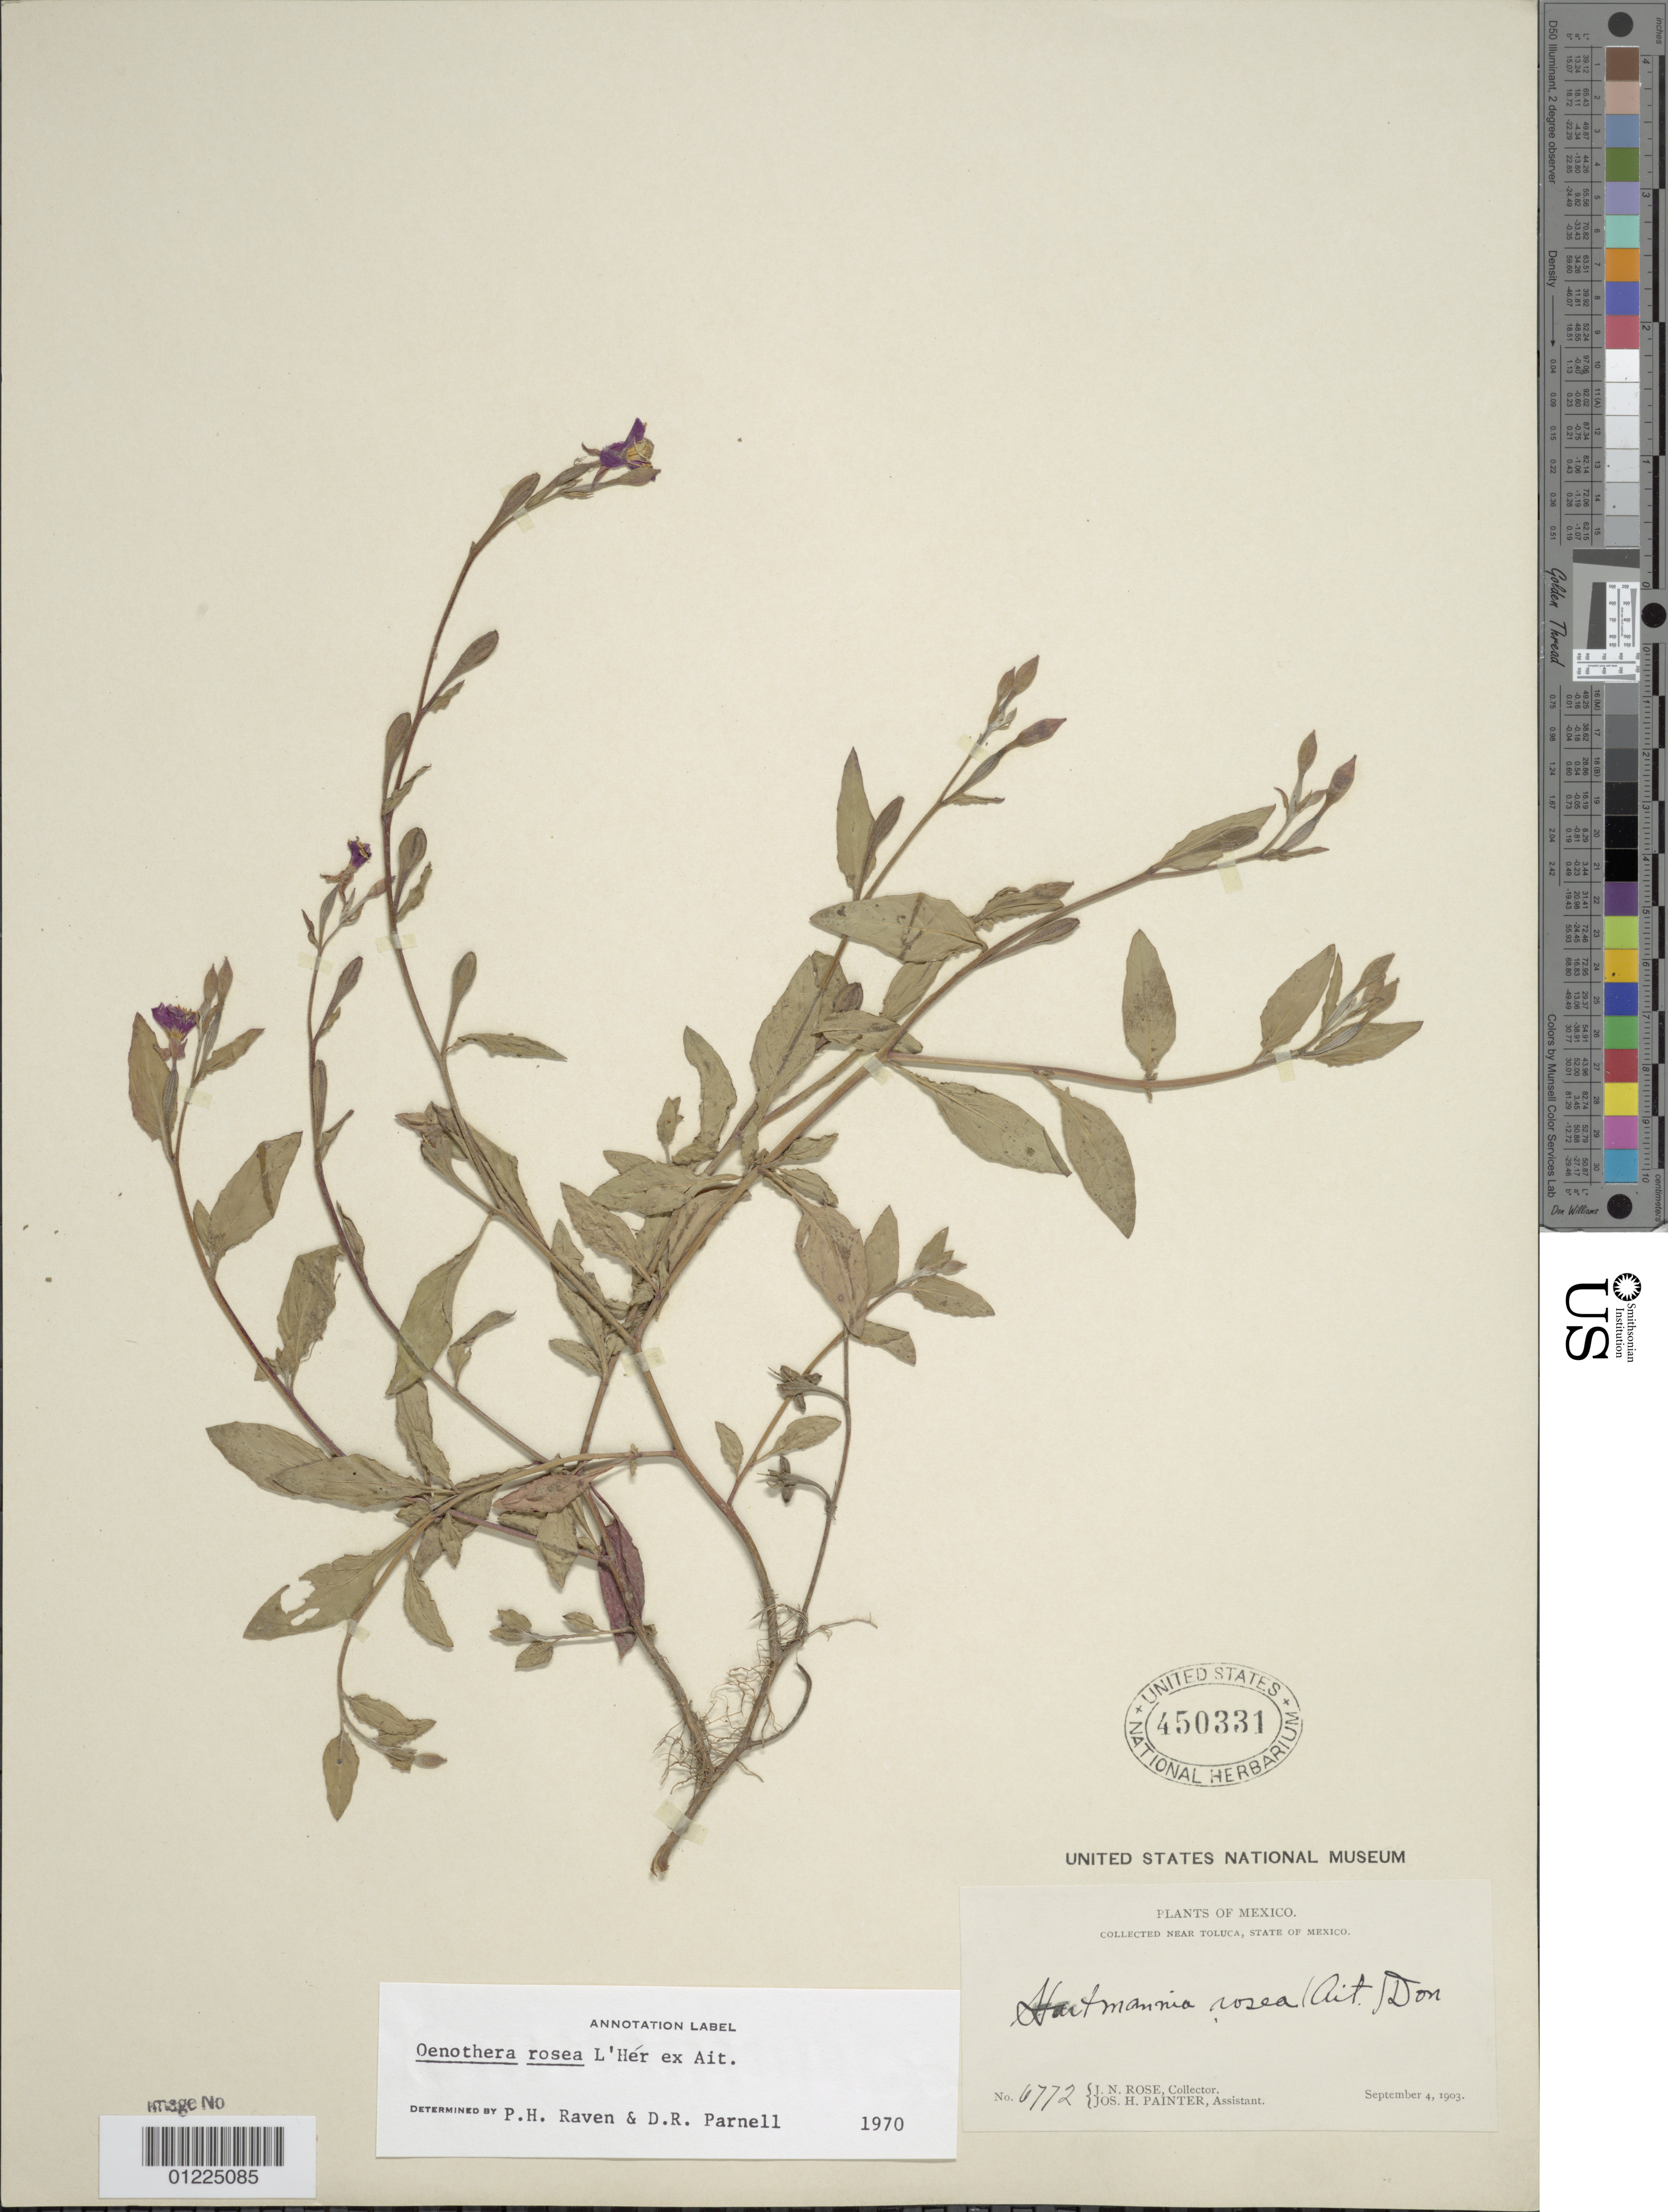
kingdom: Plantae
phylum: Tracheophyta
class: Magnoliopsida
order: Myrtales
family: Onagraceae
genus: Oenothera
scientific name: Oenothera rosea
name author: L'Hér. ex Aiton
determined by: Raven, P. H.; Parnell, D. R.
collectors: J. N. Rose & J. H. Painter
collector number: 6772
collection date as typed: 04 Sep 1903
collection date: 1903-09-04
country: Mexico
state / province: México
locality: Near Toluca.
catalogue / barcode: US 450331